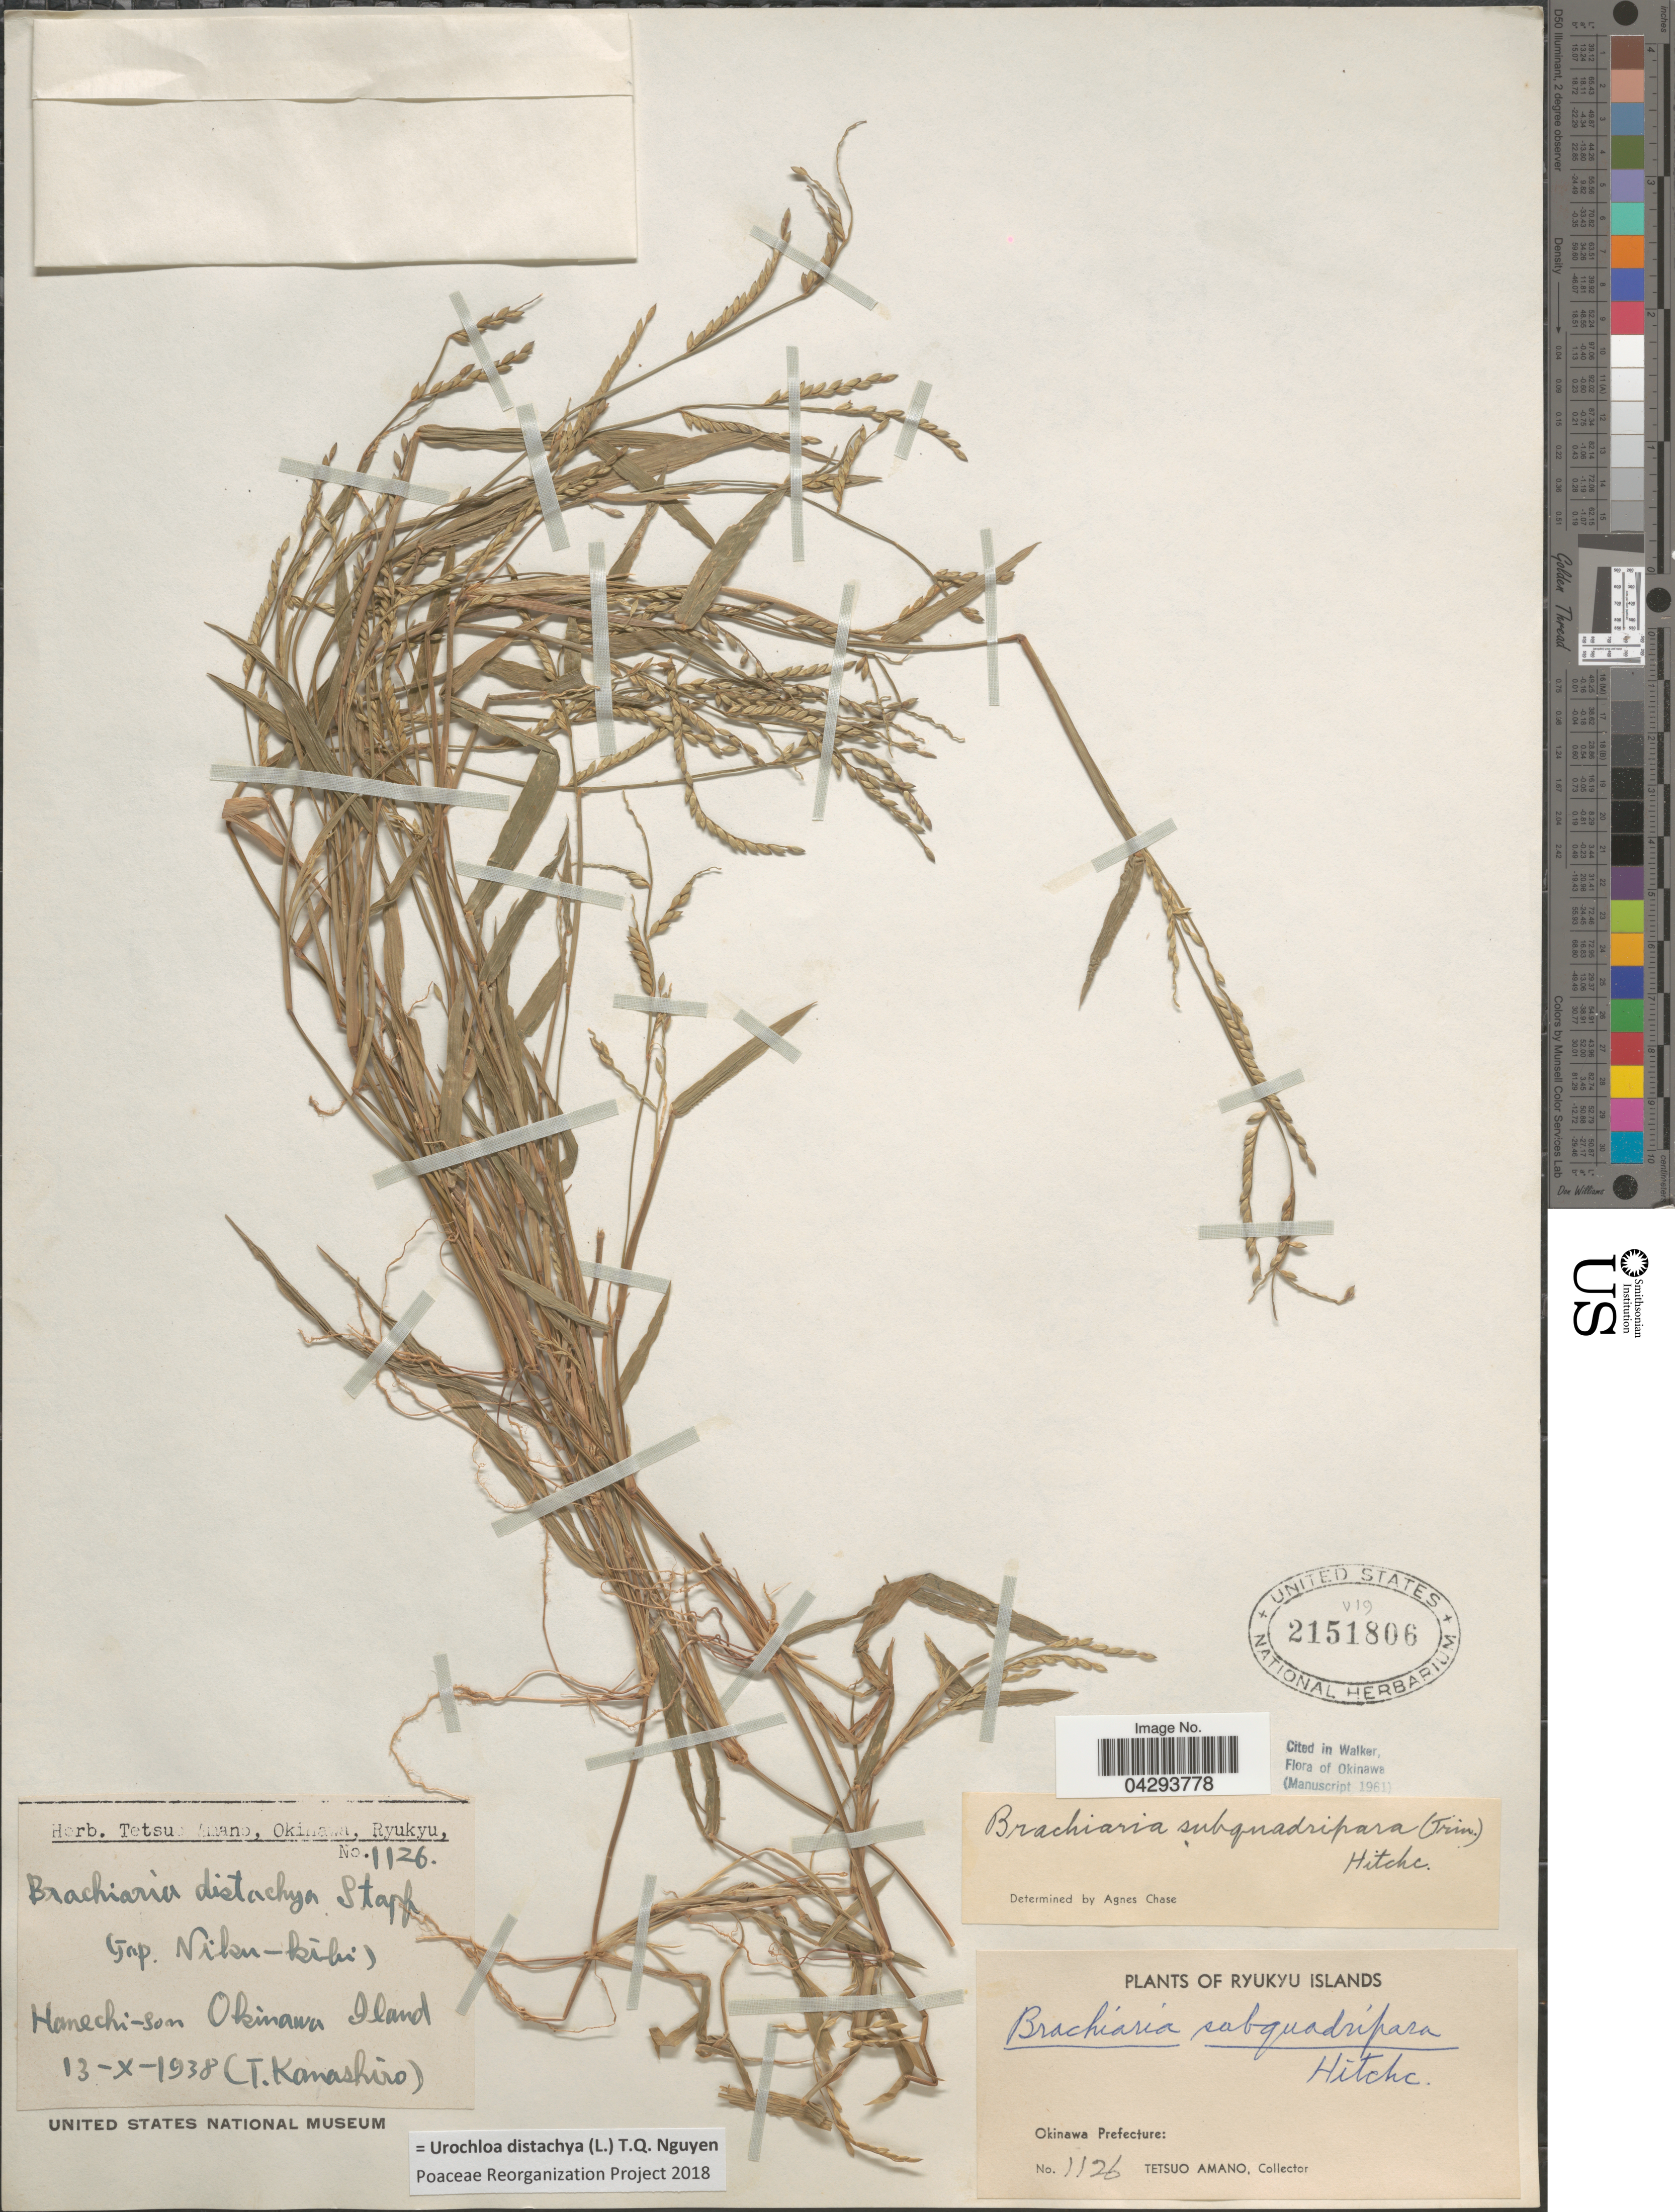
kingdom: Plantae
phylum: Tracheophyta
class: Liliopsida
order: Poales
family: Poaceae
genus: Urochloa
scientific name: Urochloa distachya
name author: (L.) T.Q. Nguyen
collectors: T. Amano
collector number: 1126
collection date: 1938-10-13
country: Japan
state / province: Okinawa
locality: Niku-kibi. Hanechi-son. Ryukyu Islands. Okinawa Island. Okinawa Prefecture.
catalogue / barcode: US 2151806